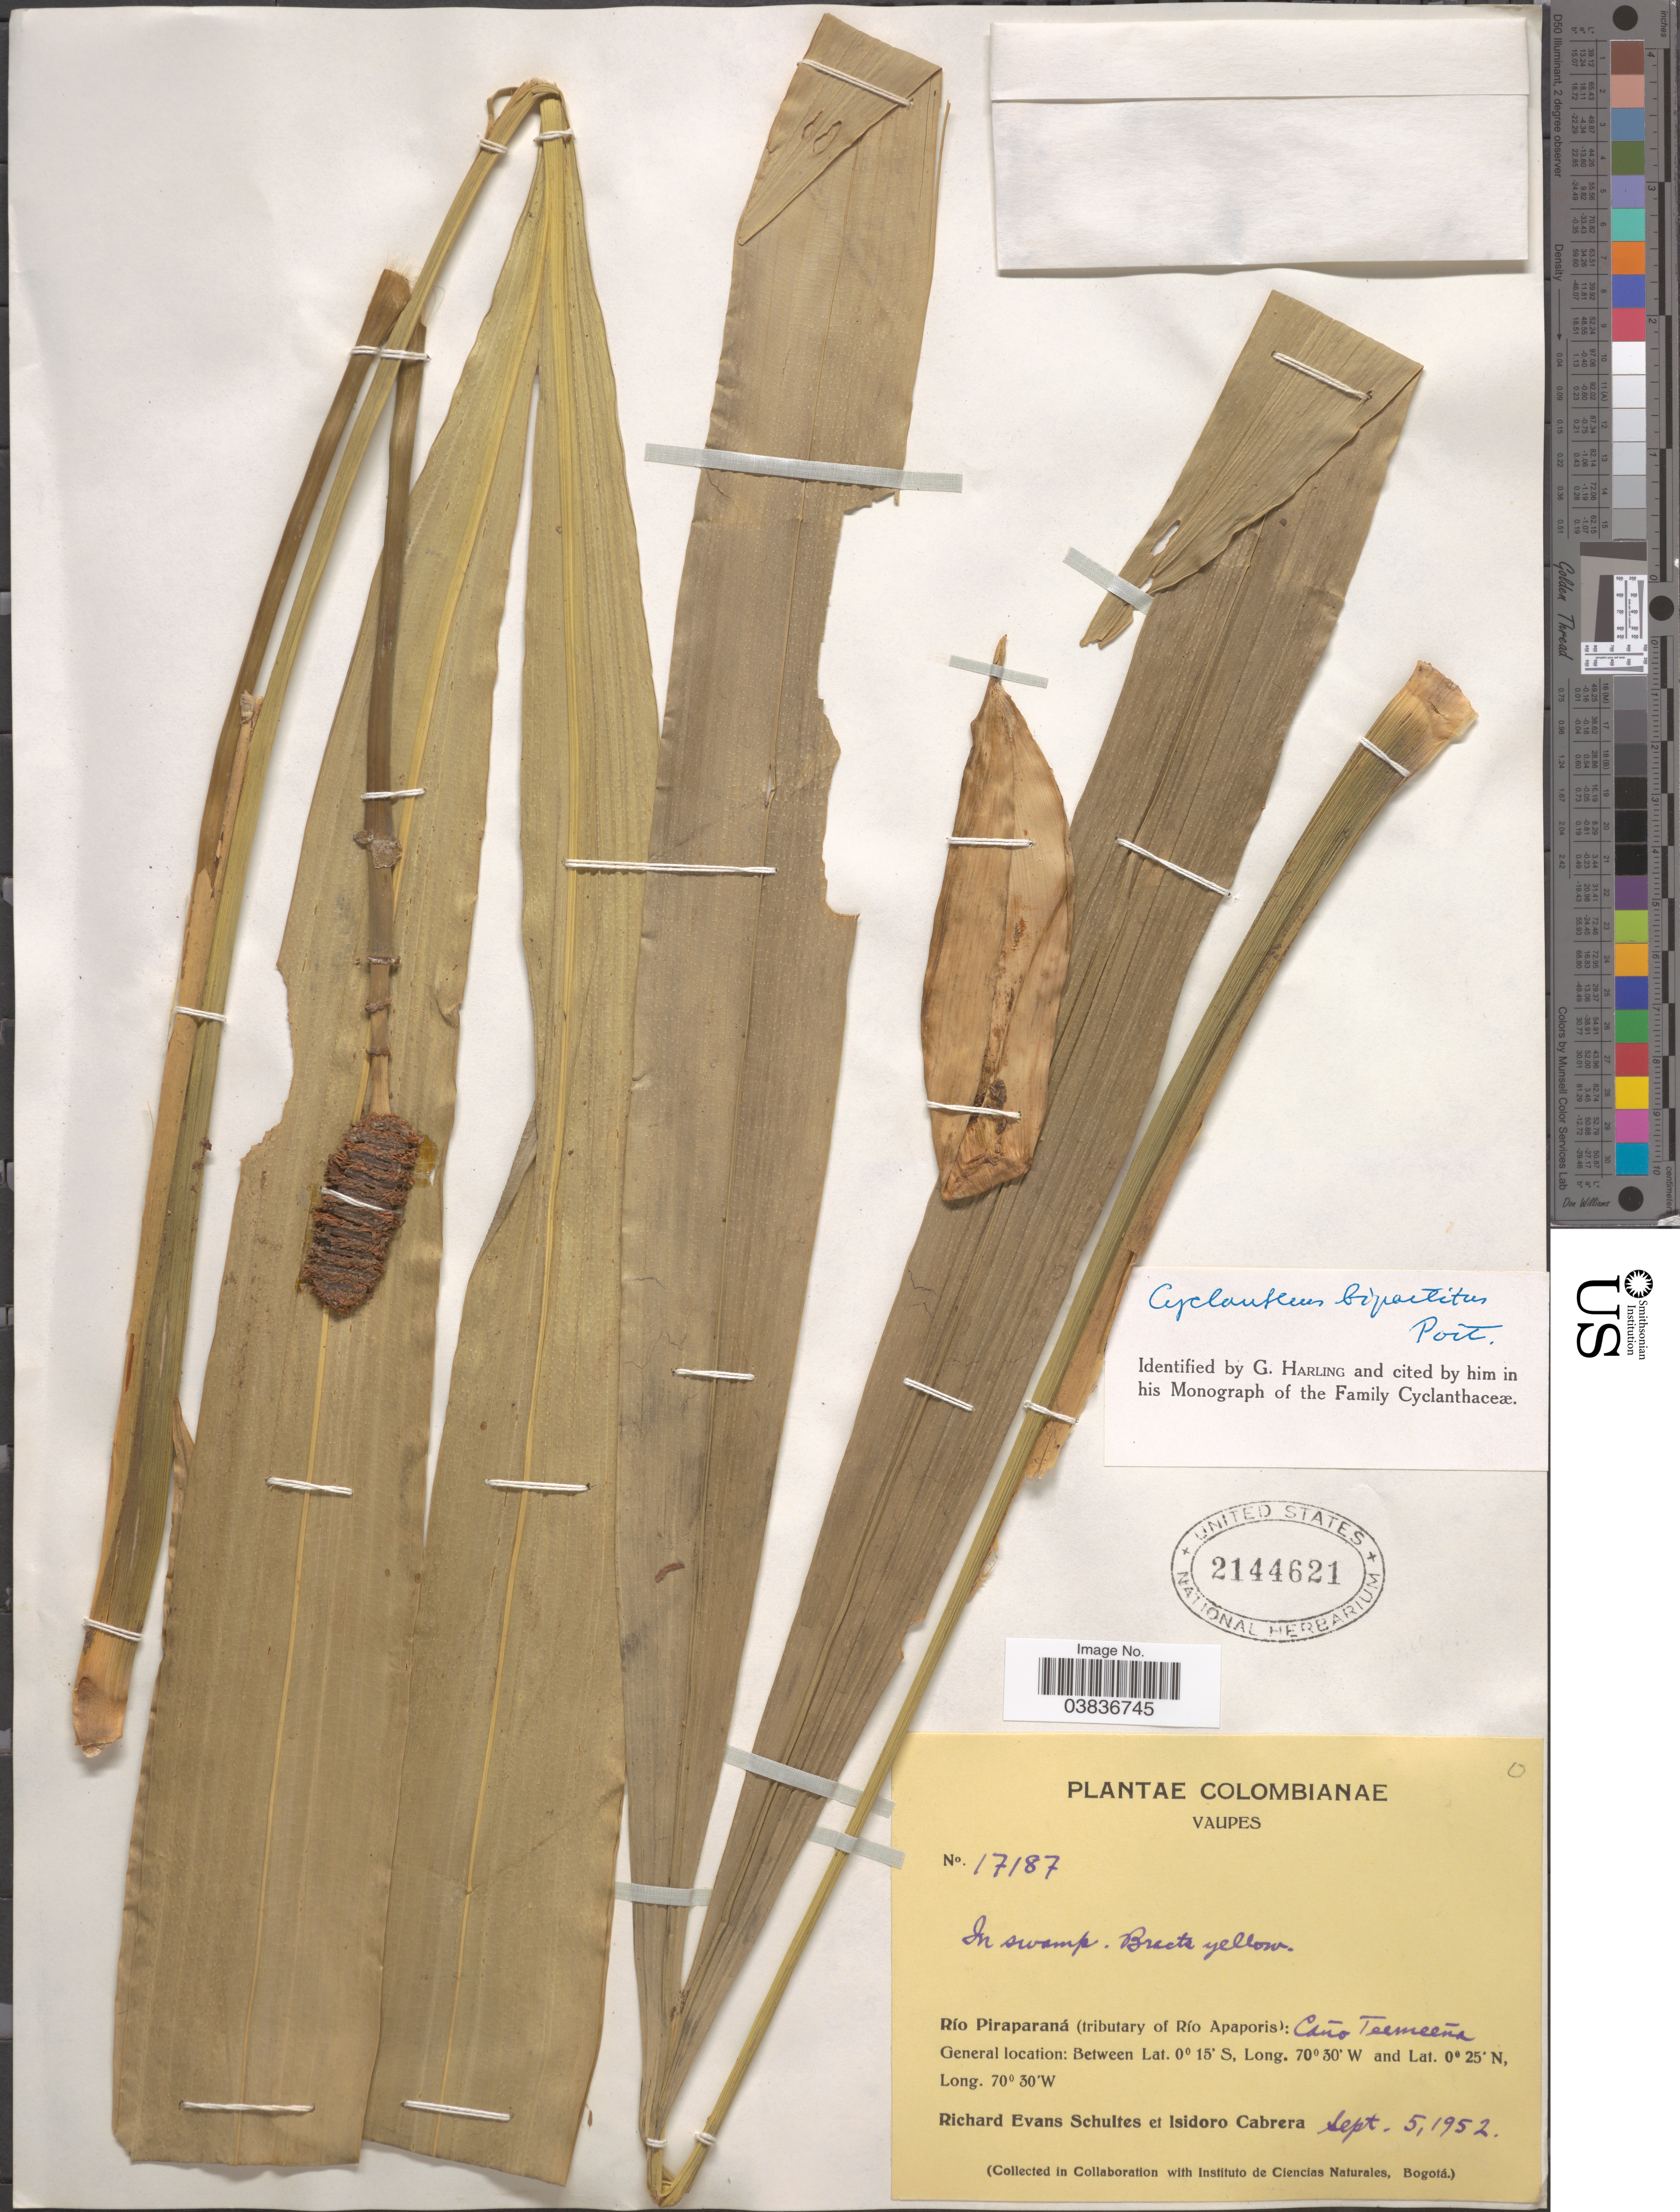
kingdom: Plantae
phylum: Tracheophyta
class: Liliopsida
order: Pandanales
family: Cyclanthaceae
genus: Cyclanthus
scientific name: Cyclanthus bipartitus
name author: Poit. ex A. Rich.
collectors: R. E. Schultes & I. Cabrera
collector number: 17187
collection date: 1952-09-05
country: Colombia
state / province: Vaupés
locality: Río Piraparaná (tributary of Río Apaporis). Caño Teemeeña.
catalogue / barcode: US 2144621